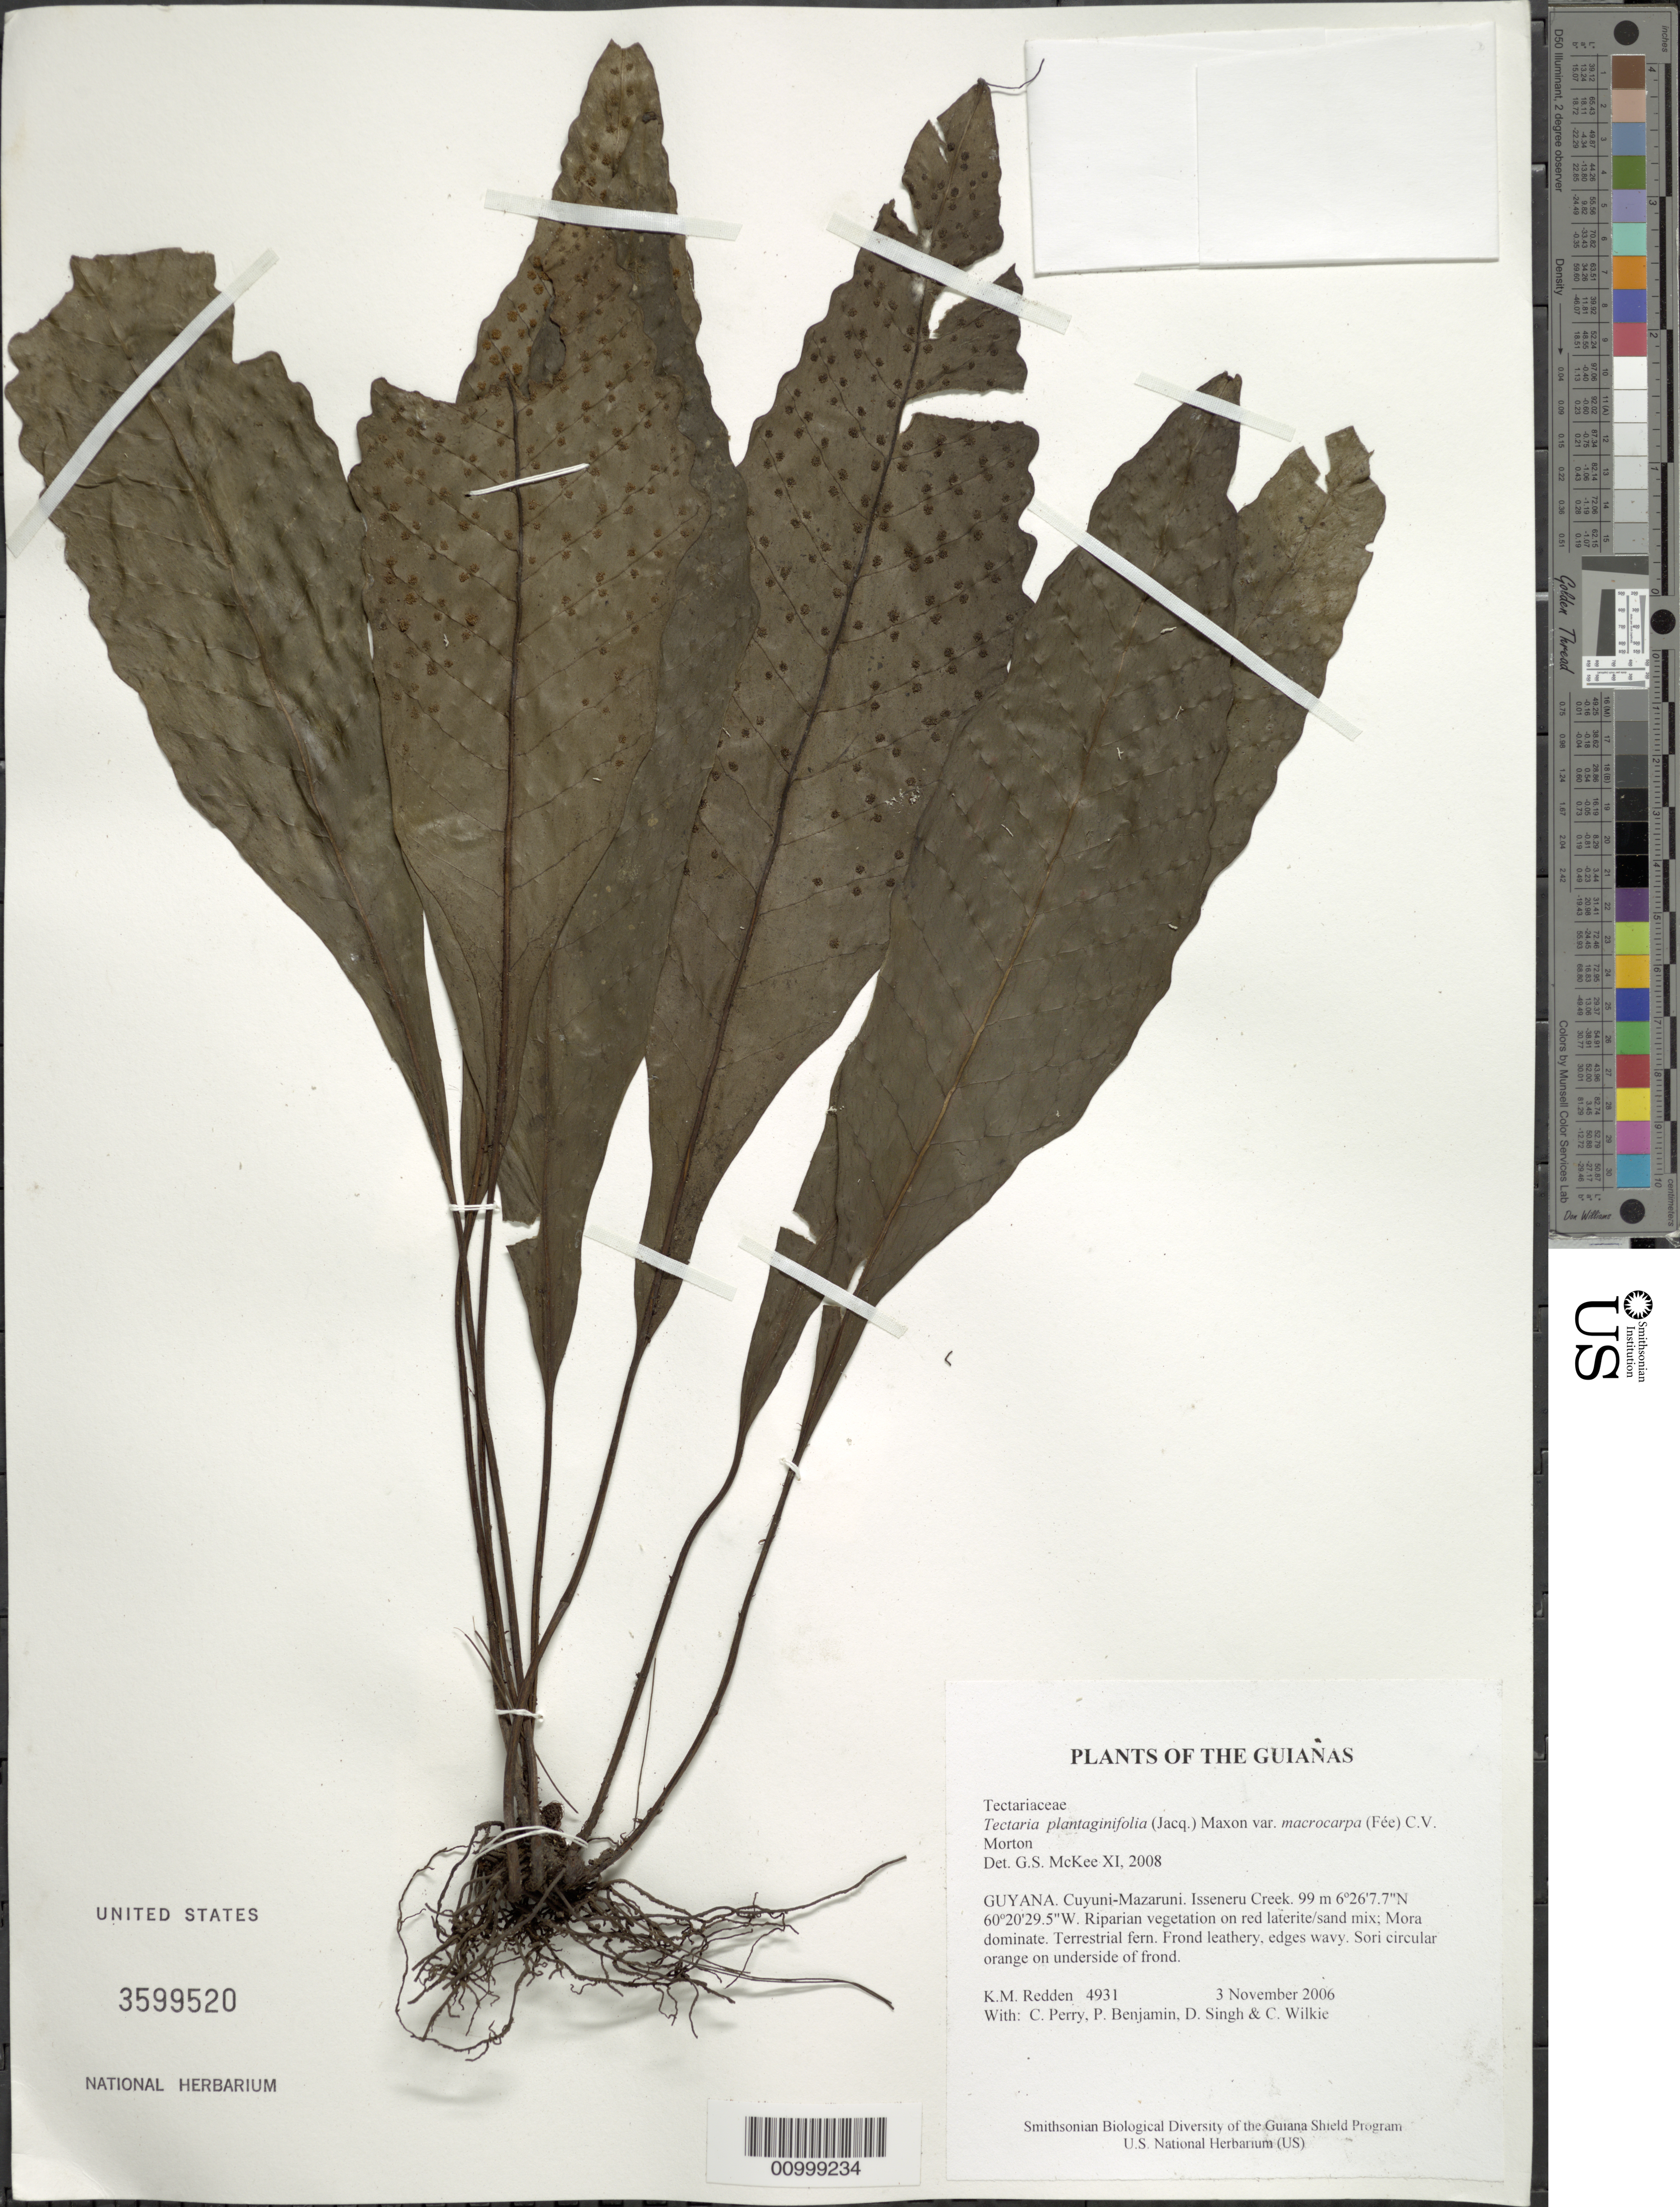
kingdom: Plantae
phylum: Tracheophyta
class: Polypodiopsida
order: Polypodiales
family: Tectariaceae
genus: Tectaria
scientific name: Tectaria plantaginea var. macrocarpa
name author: (Fée) C.V. Morton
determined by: McKee, G. S., (US), NMNH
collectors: K. M. Redden, C. Perry, P. Benjamin, D. Singh & C. Wilkie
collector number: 4931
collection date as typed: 3 November 2006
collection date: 2006-11-03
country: Guyana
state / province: Cuyuni-Mazaruni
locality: Isseneru Creek.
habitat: Riparian vegetation on red laterite/sand mix; Mora dominant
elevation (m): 99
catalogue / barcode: US 3599520